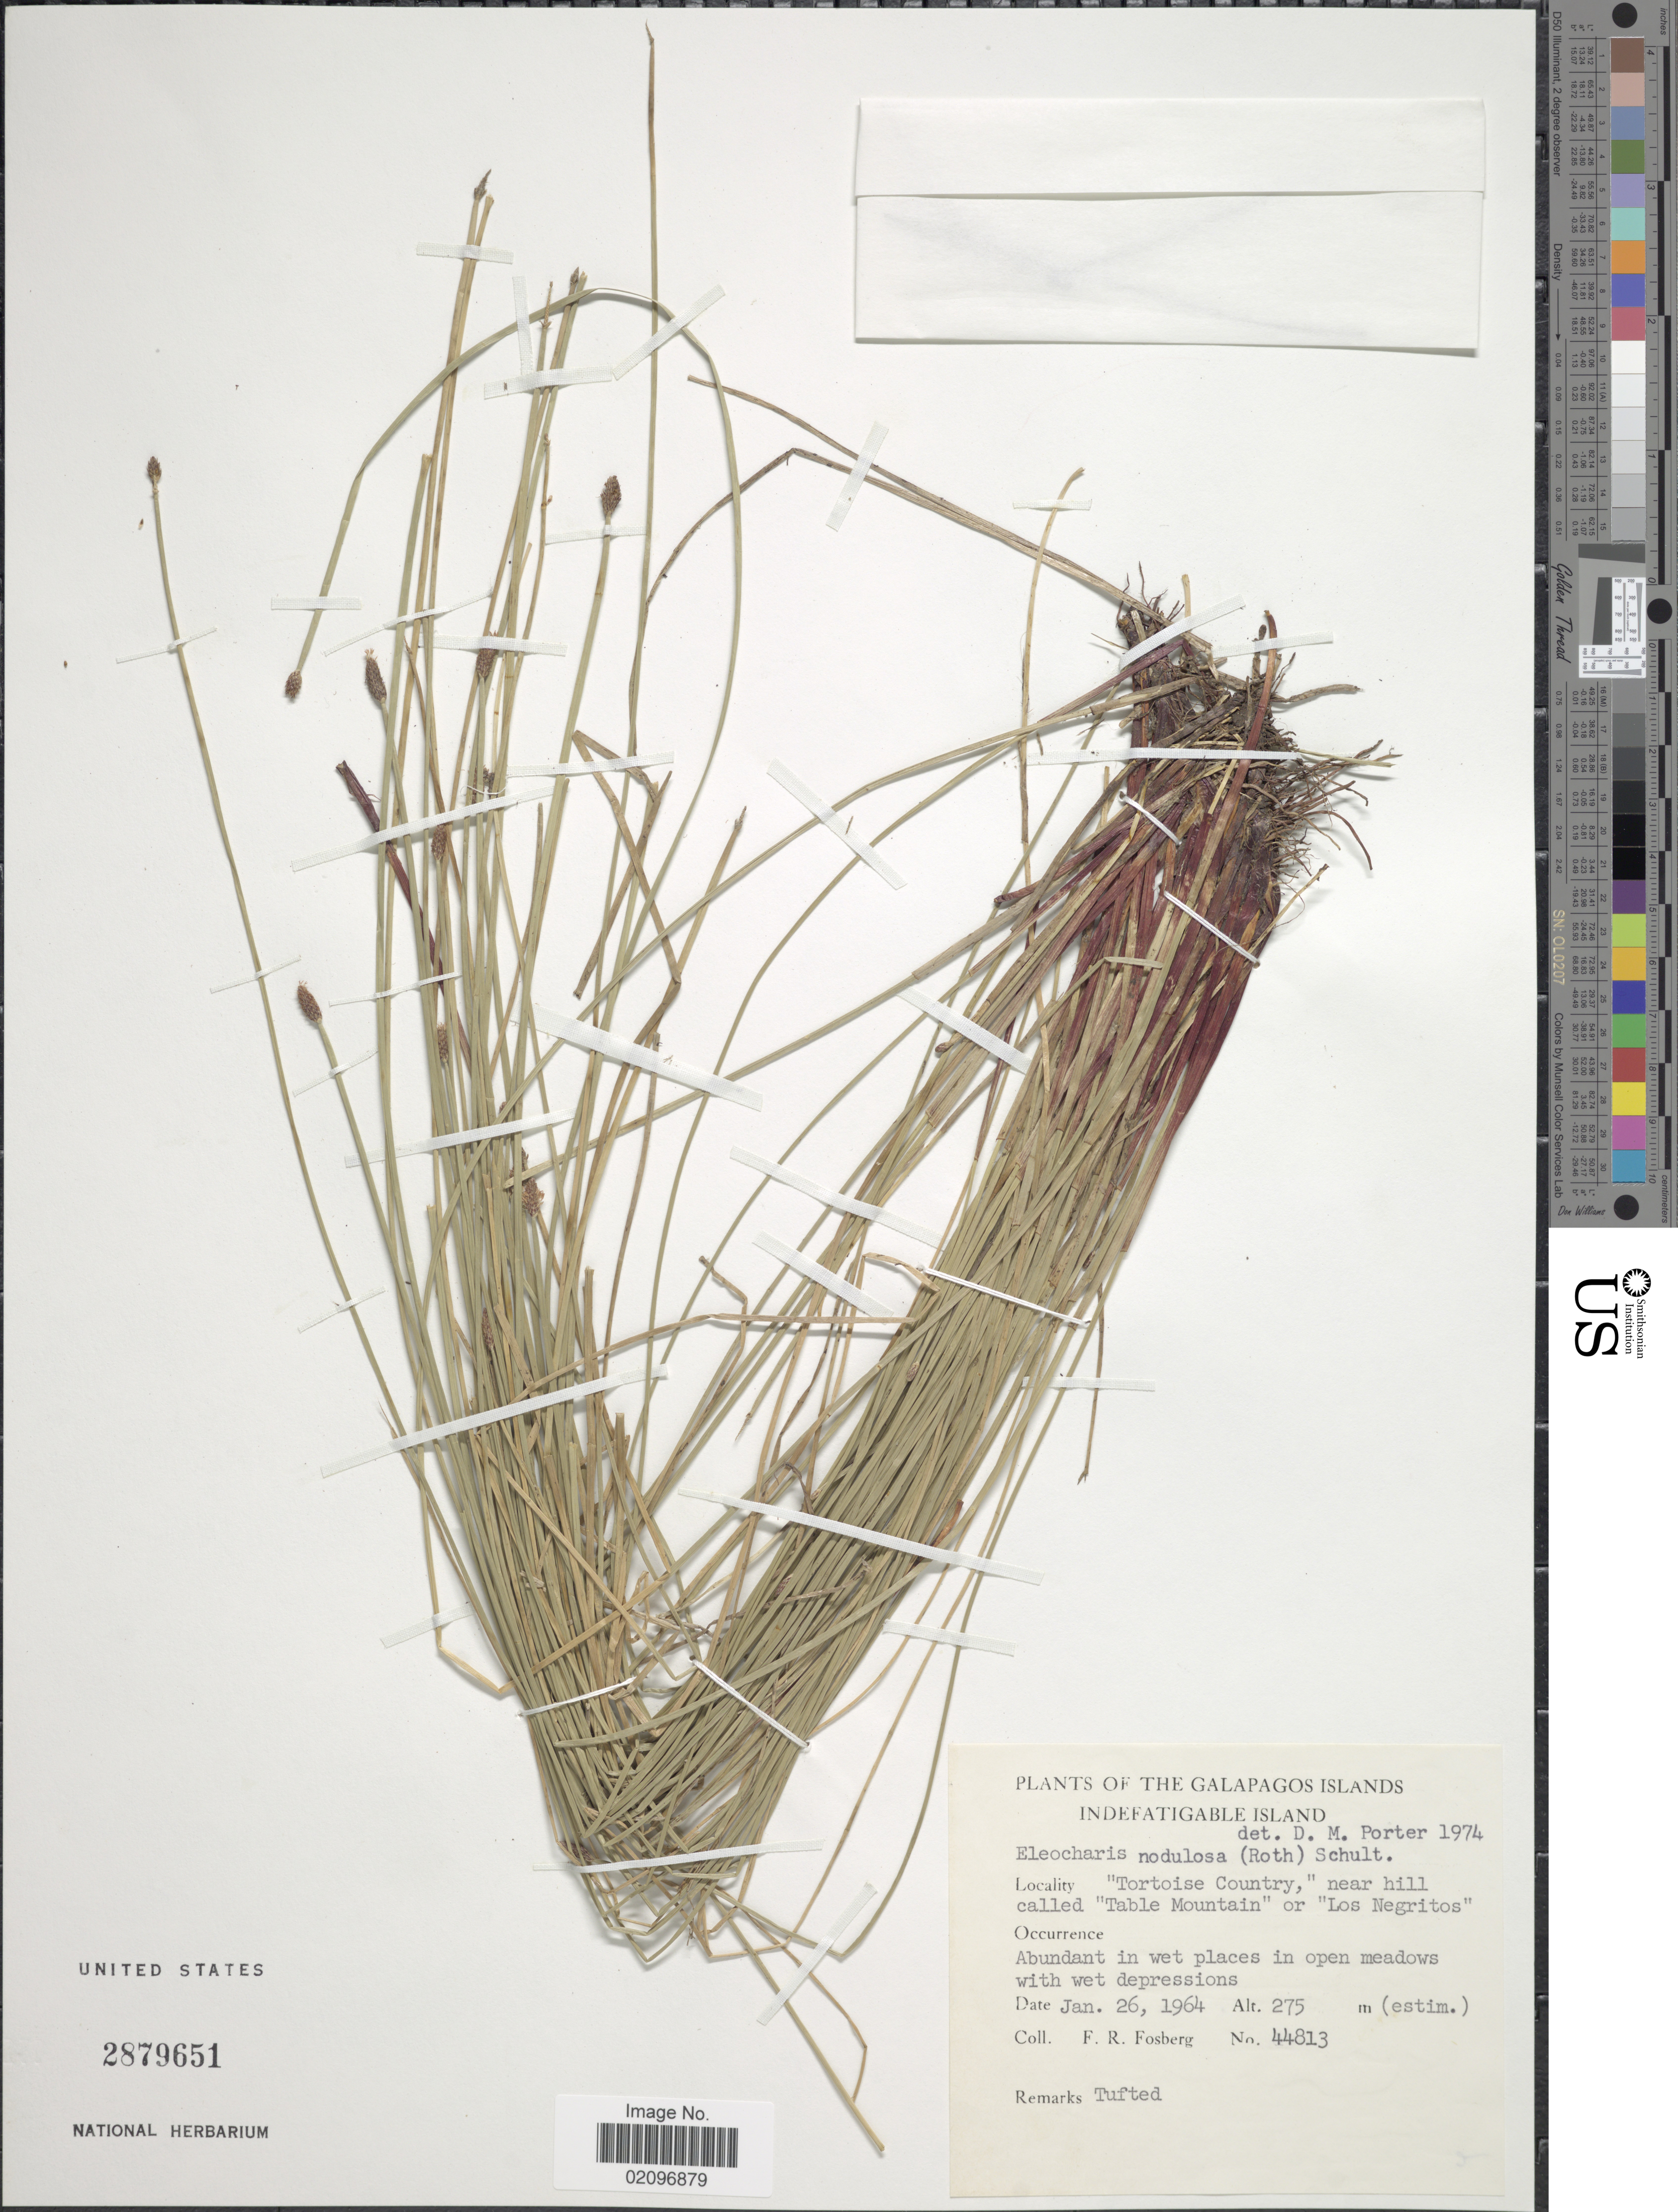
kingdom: Plantae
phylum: Tracheophyta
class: Liliopsida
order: Poales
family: Cyperaceae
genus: Eleocharis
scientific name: Eleocharis montana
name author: (Kunth) Roem. & Schult.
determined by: Strong, Mark T., (BOT), Smithsonian Institution - National Museum of Natural History (UNITED STATES)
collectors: F. R. Fosberg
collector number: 44813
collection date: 1964-01-26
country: Ecuador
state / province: Colón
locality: Galapagos Island. Indefatigable Island, Tortoise Country, near hill called Table Mountain or Los Negritos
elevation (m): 275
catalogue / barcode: US 2879651